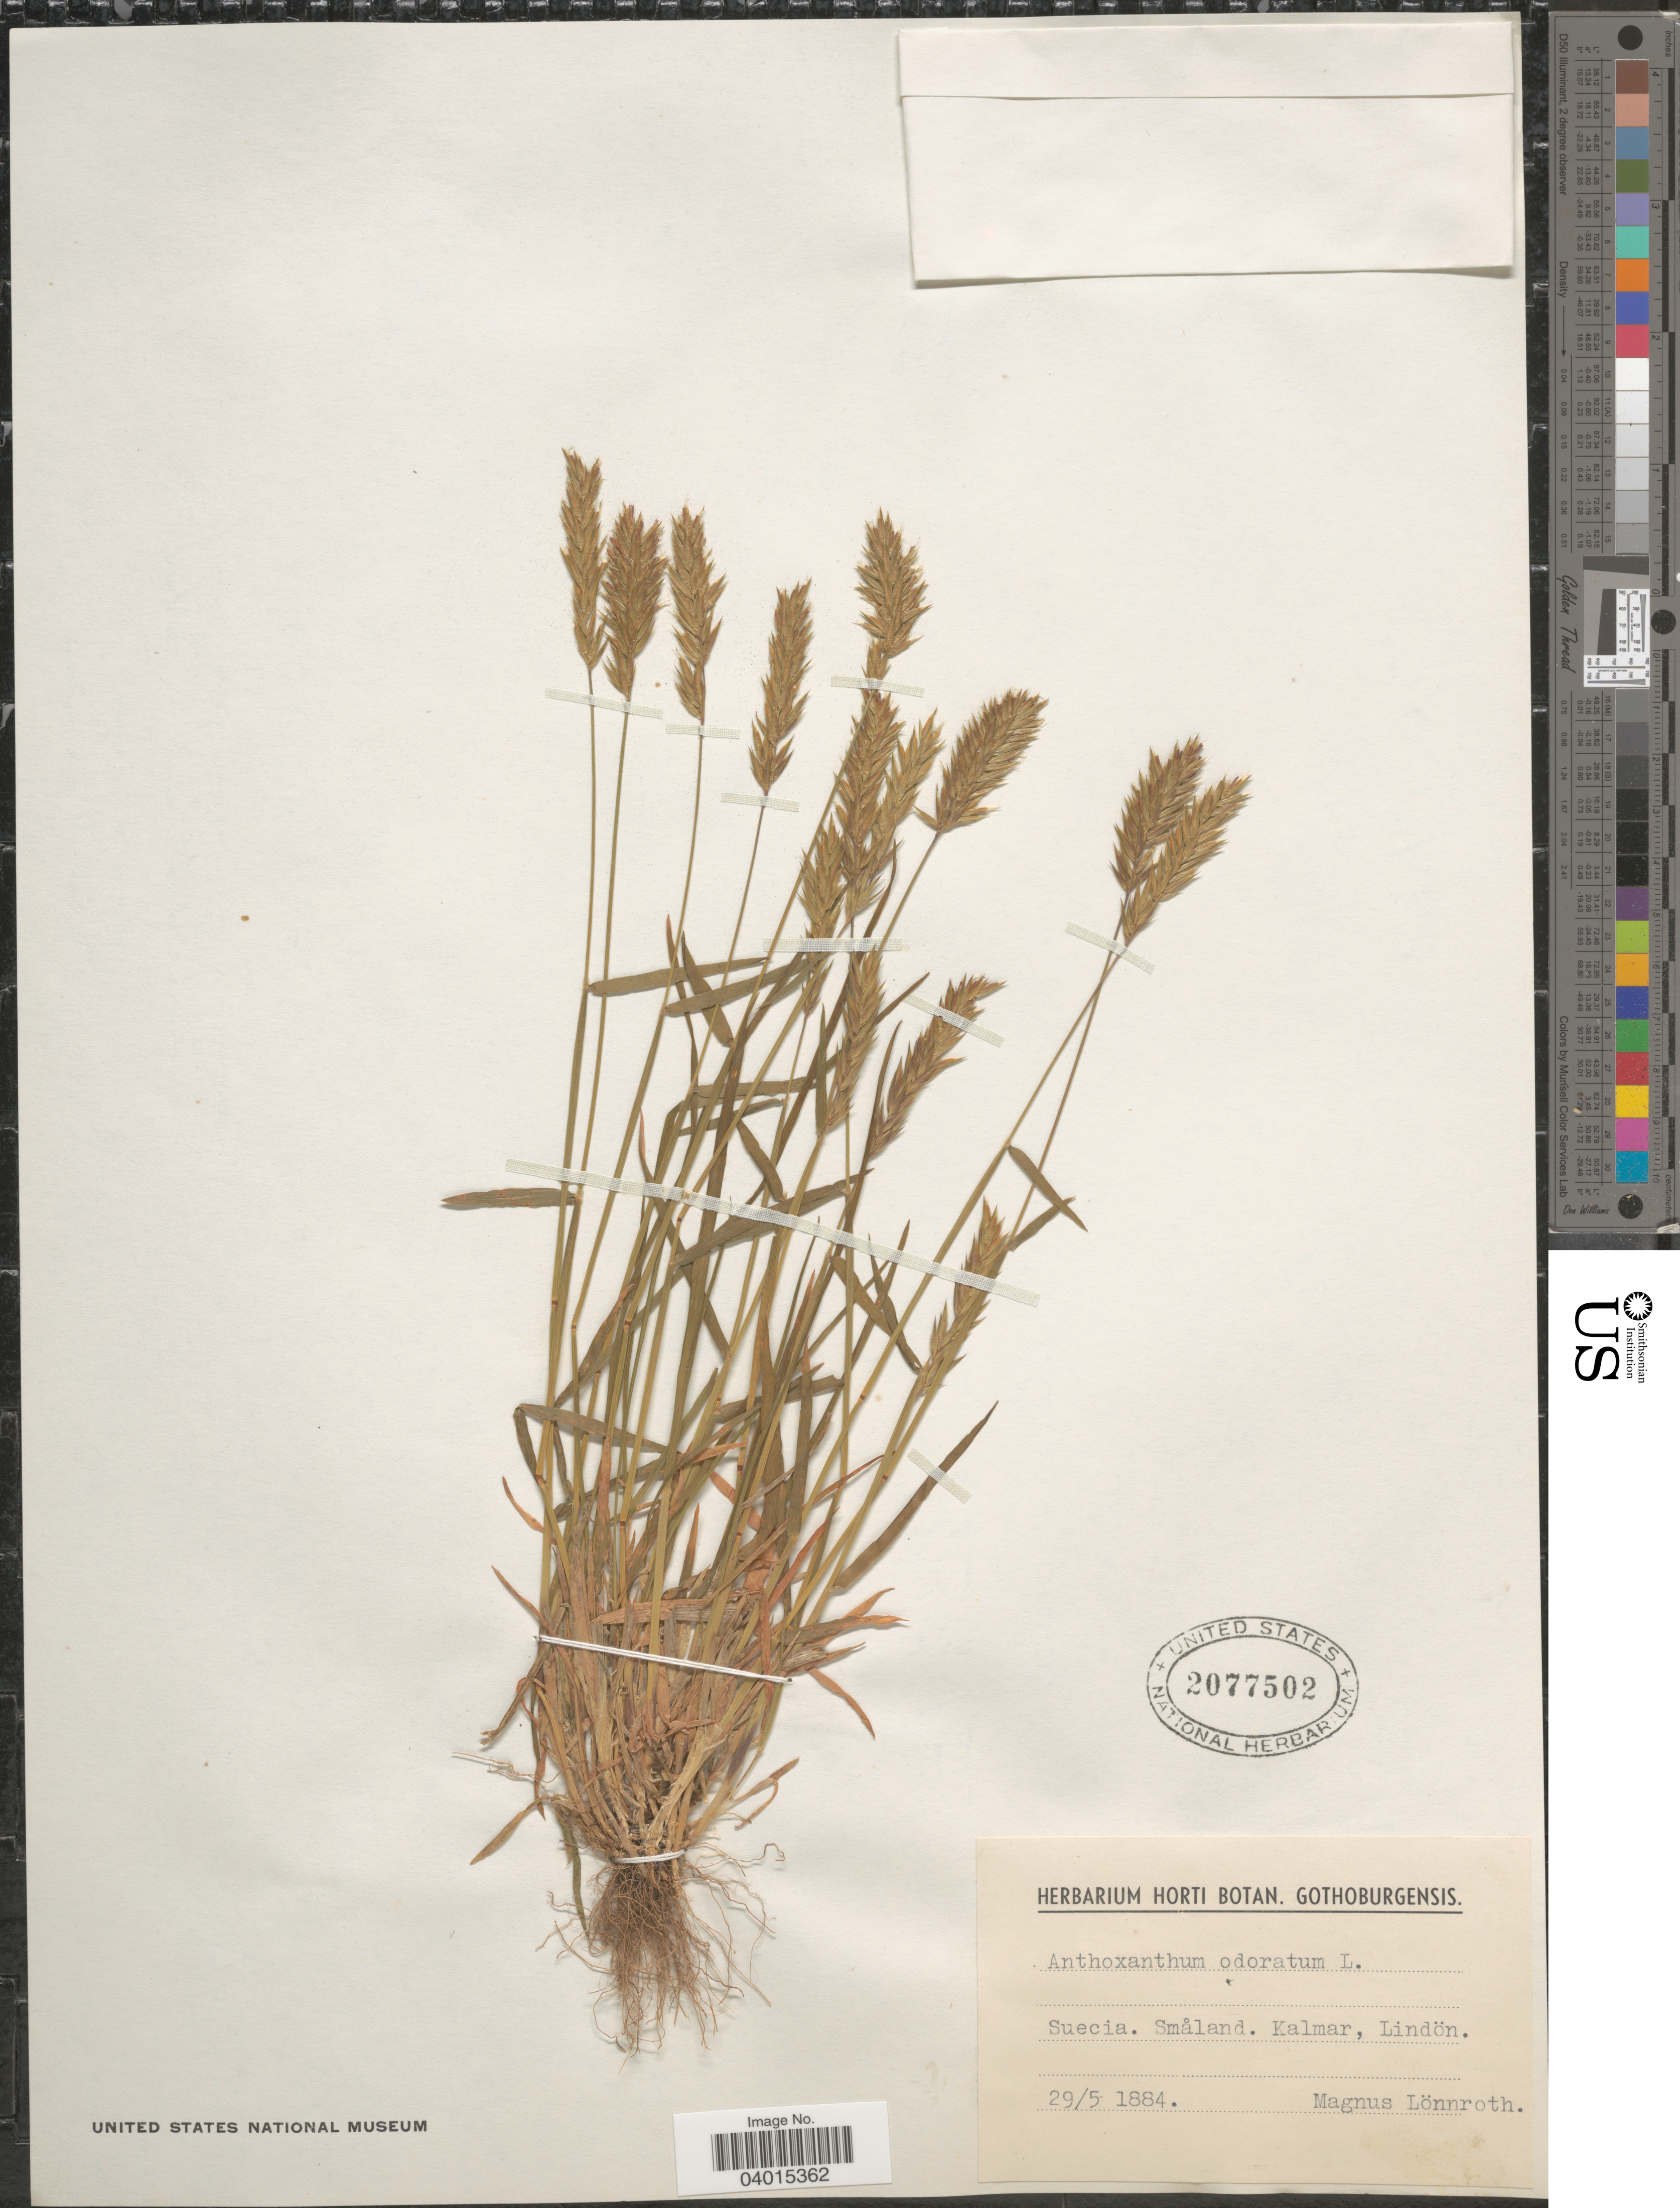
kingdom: Plantae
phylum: Tracheophyta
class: Liliopsida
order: Poales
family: Poaceae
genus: Anthoxanthum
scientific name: Anthoxanthum odoratum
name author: L.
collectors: M. Lonnroth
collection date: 1884-05-29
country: Sweden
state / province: Kalmar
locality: Suecia. Småland. Kalmar. Lindön.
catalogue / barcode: US 2077502